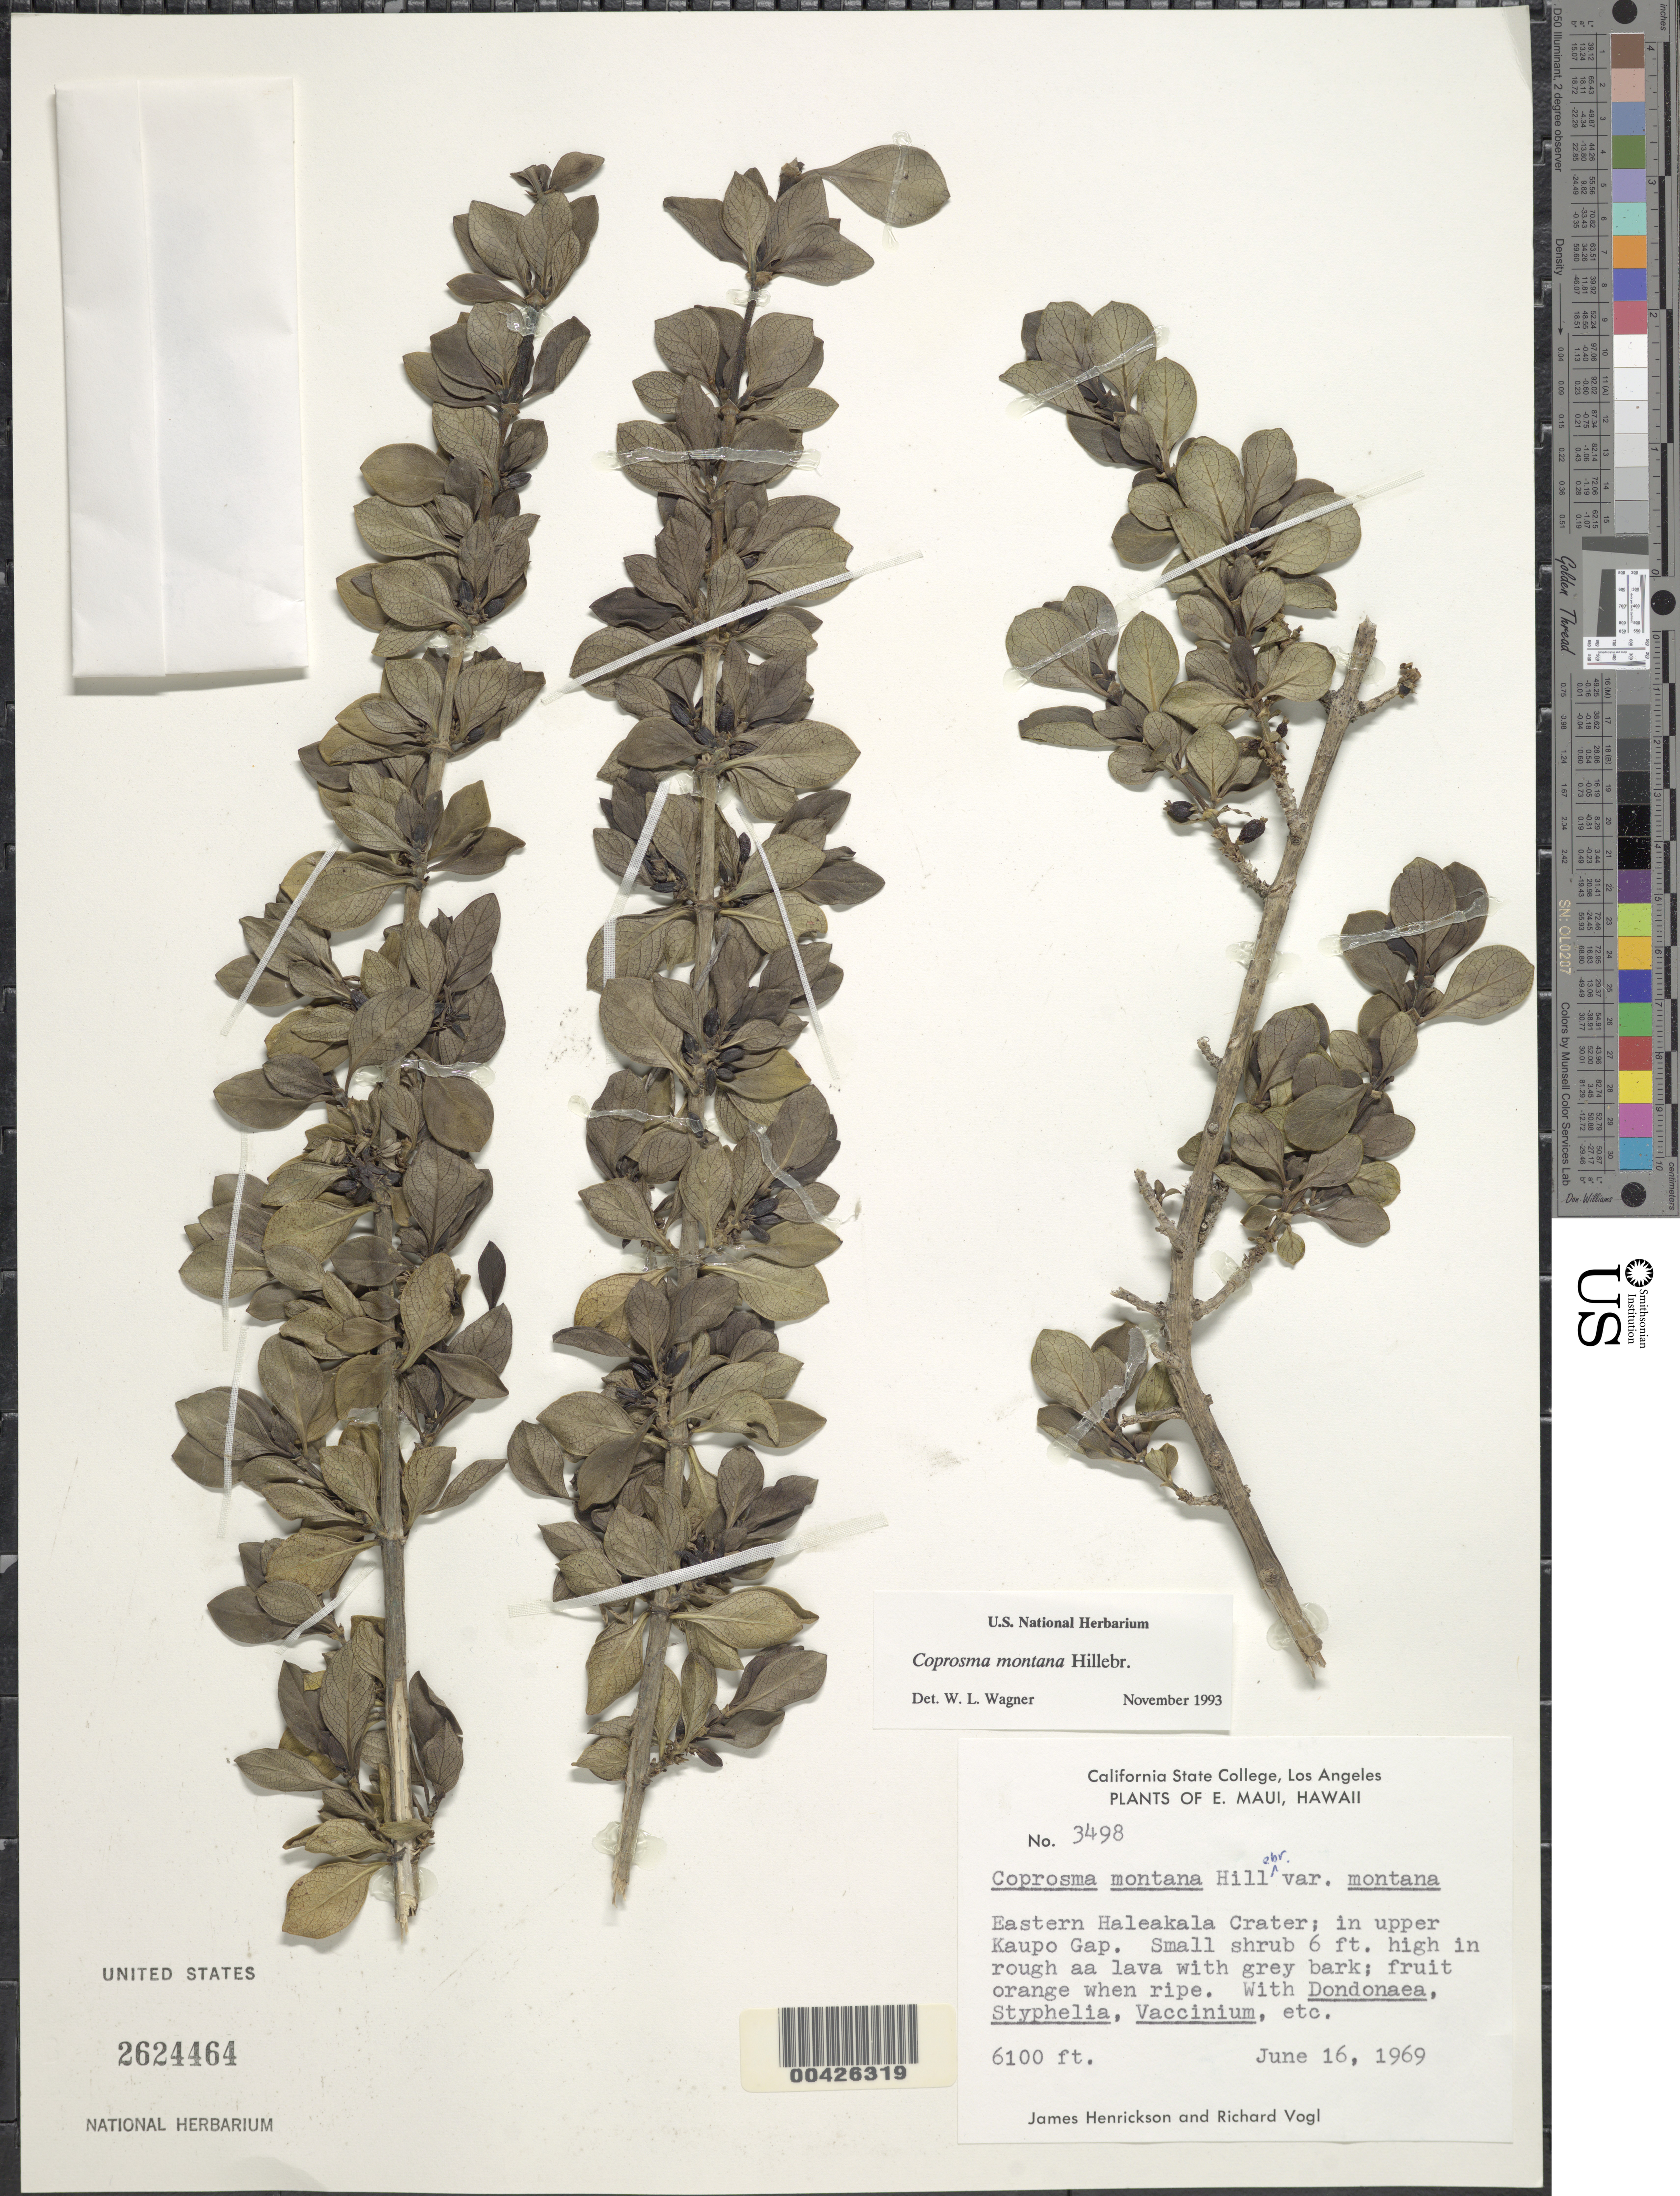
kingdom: Plantae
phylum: Tracheophyta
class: Magnoliopsida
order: Gentianales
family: Rubiaceae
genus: Coprosma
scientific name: Coprosma montana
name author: Hillebr.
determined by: Wagner, W. L., (BOT), Smithsonian Institution - National Museum of Natural History (UNITED STATES)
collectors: J. S. Henrickson & R. Vogl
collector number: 3498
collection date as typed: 16 Jun 1969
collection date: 1969-06-16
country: United States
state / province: Hawaii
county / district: Maui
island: Maui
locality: Eastern Haleakala Crater; in upper Kaupo Gap, E Maui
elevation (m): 1859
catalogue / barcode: US 2624464